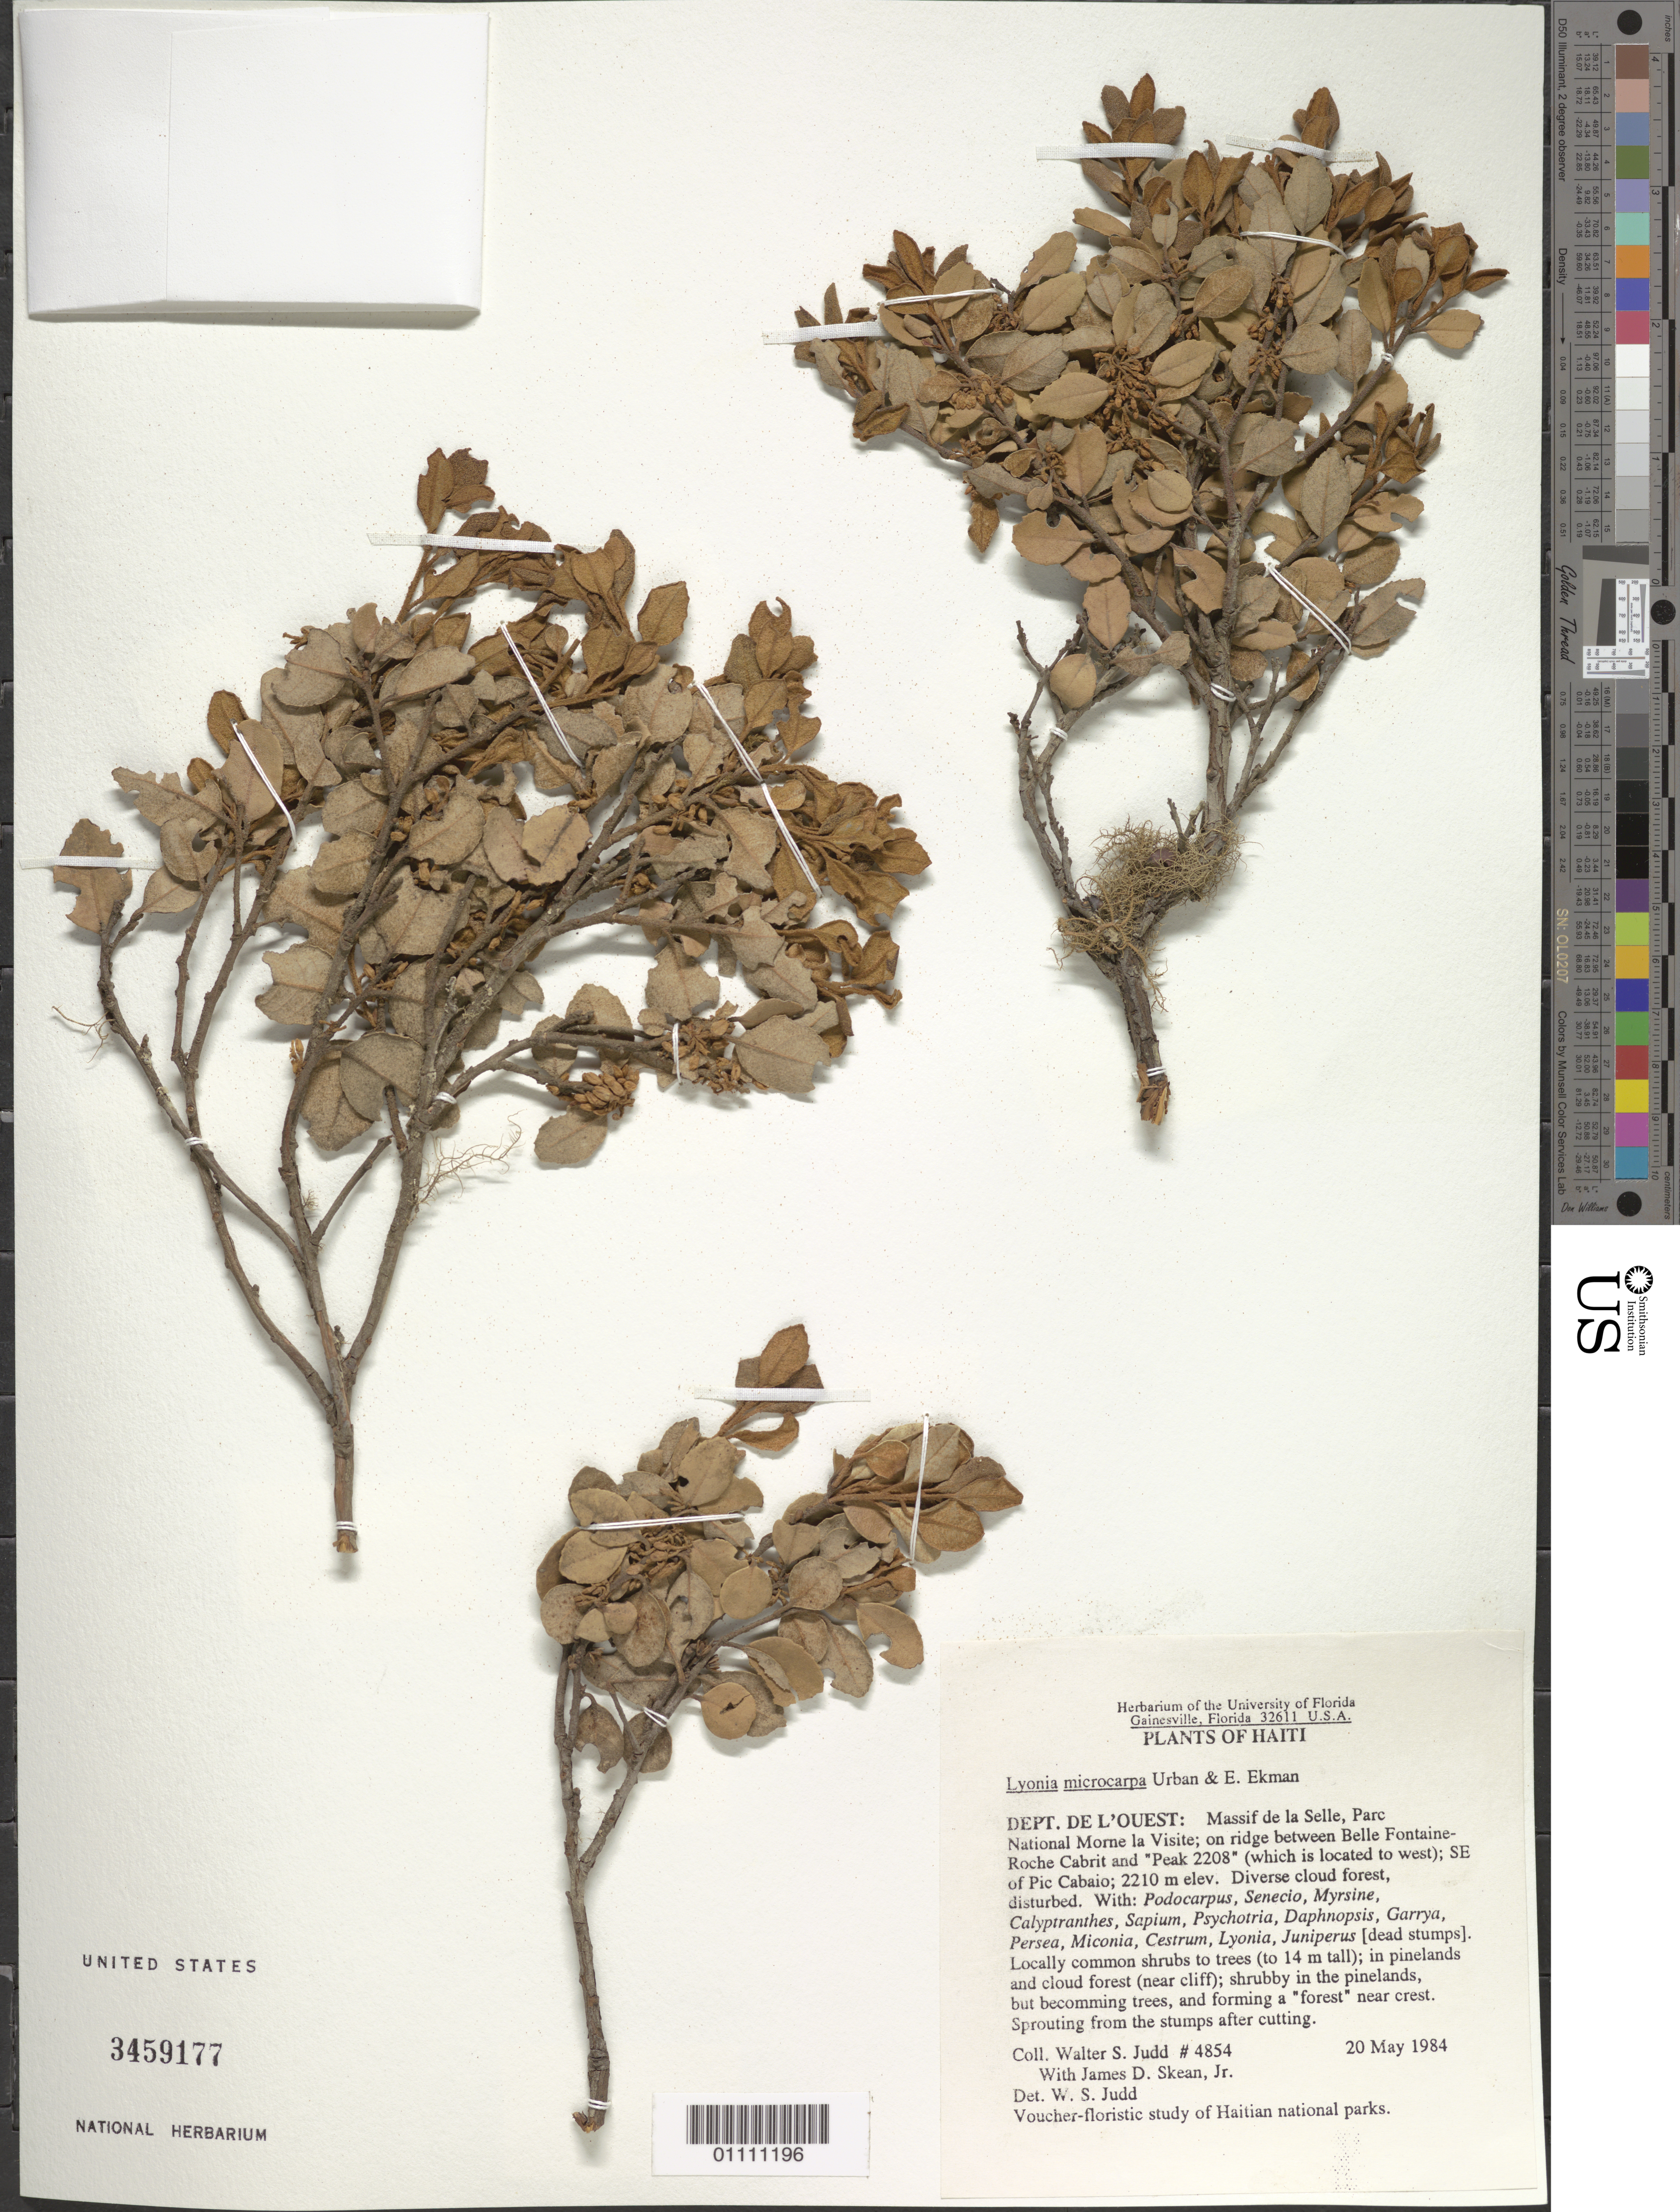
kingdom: Plantae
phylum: Tracheophyta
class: Magnoliopsida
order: Ericales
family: Ericaceae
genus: Lyonia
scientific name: Lyonia microcarpa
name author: Urb. & Ekman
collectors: W. S. Judd & J. D. Skean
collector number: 4854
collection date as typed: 20 May 1984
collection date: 1984-05-20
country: Haiti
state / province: Óuest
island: Hispaniola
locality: Massif de la Selle Parc National Morne la Visite; on ridge between Belle Fontaine-Roche Cabrit and Peak 2208, located to the W; SE of Pic Cabaio.In pinelands ands and cloud forest, near cliff.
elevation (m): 2210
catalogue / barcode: US 3459177